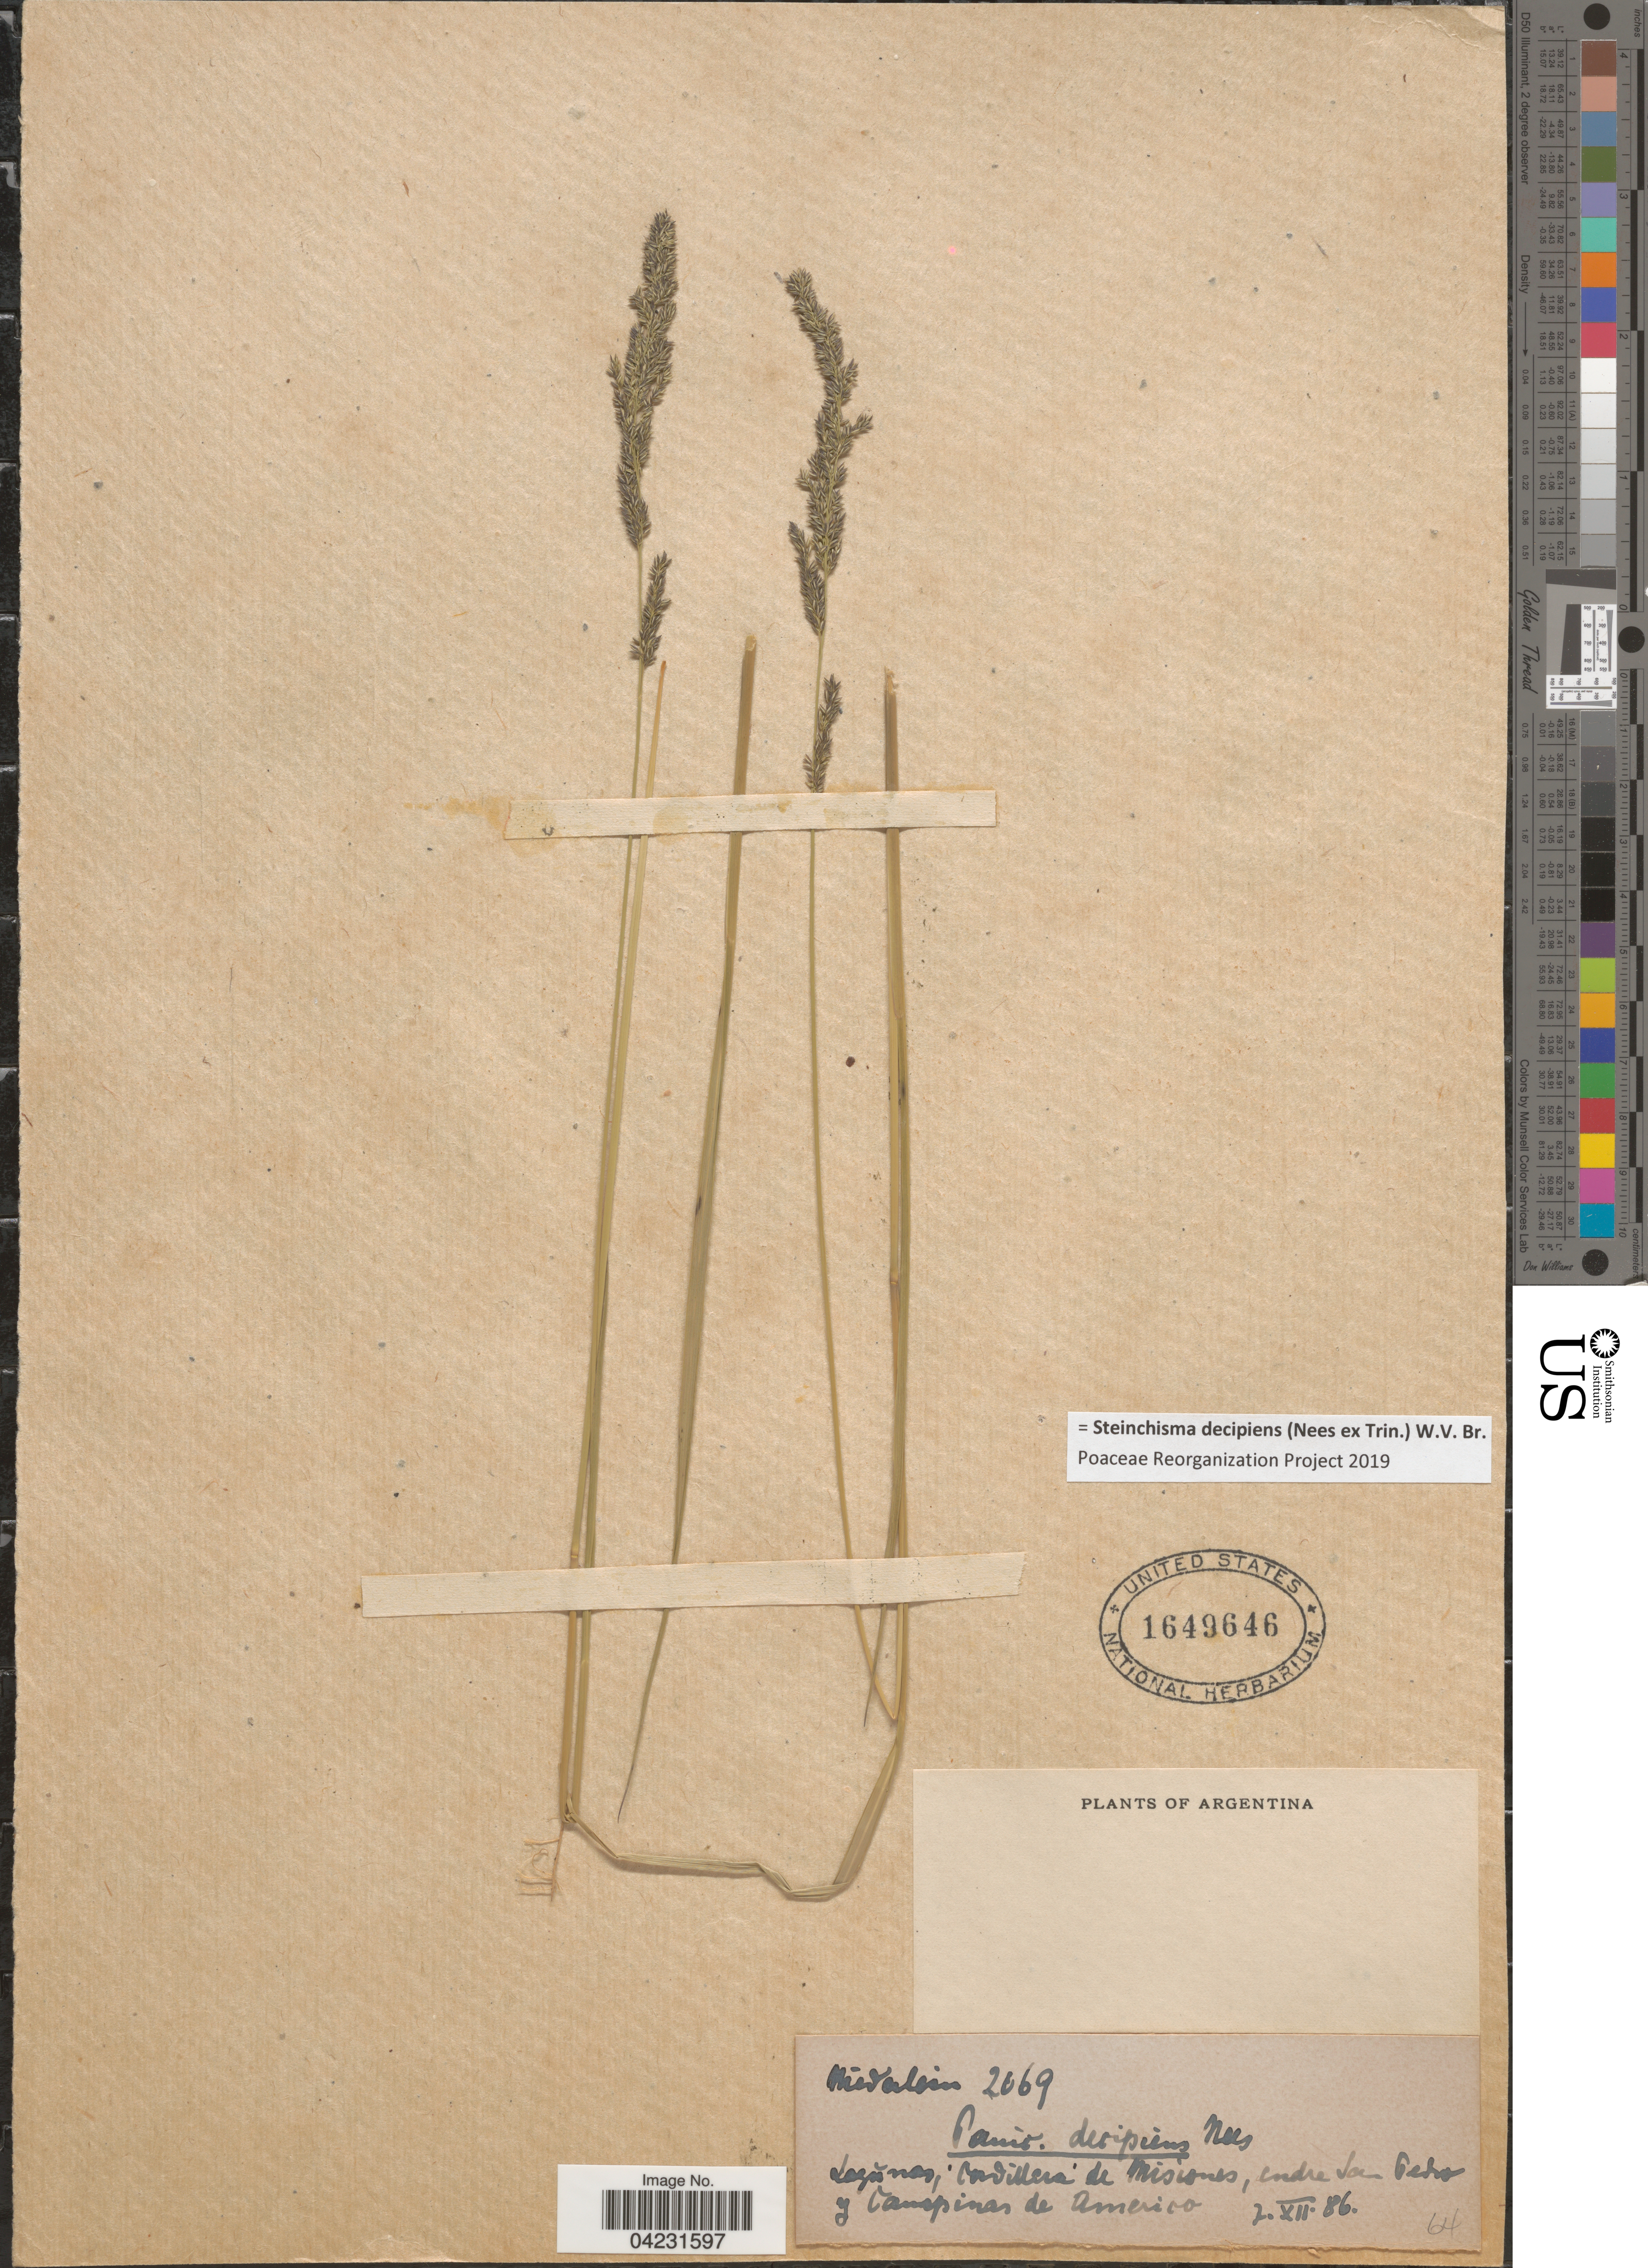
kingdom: Plantae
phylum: Tracheophyta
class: Liliopsida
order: Poales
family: Poaceae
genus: Steinchisma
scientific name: Steinchisma decipiens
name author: (Nees ex Trin.) W.V. Br.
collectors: G. Niederlein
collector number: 2069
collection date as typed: Transcribed d/m/y: 2/12/86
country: Argentina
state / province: Misiones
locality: Lagunas, Cordillera de Misiones, entre San Pedro y Campinas de America.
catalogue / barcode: US 1649646